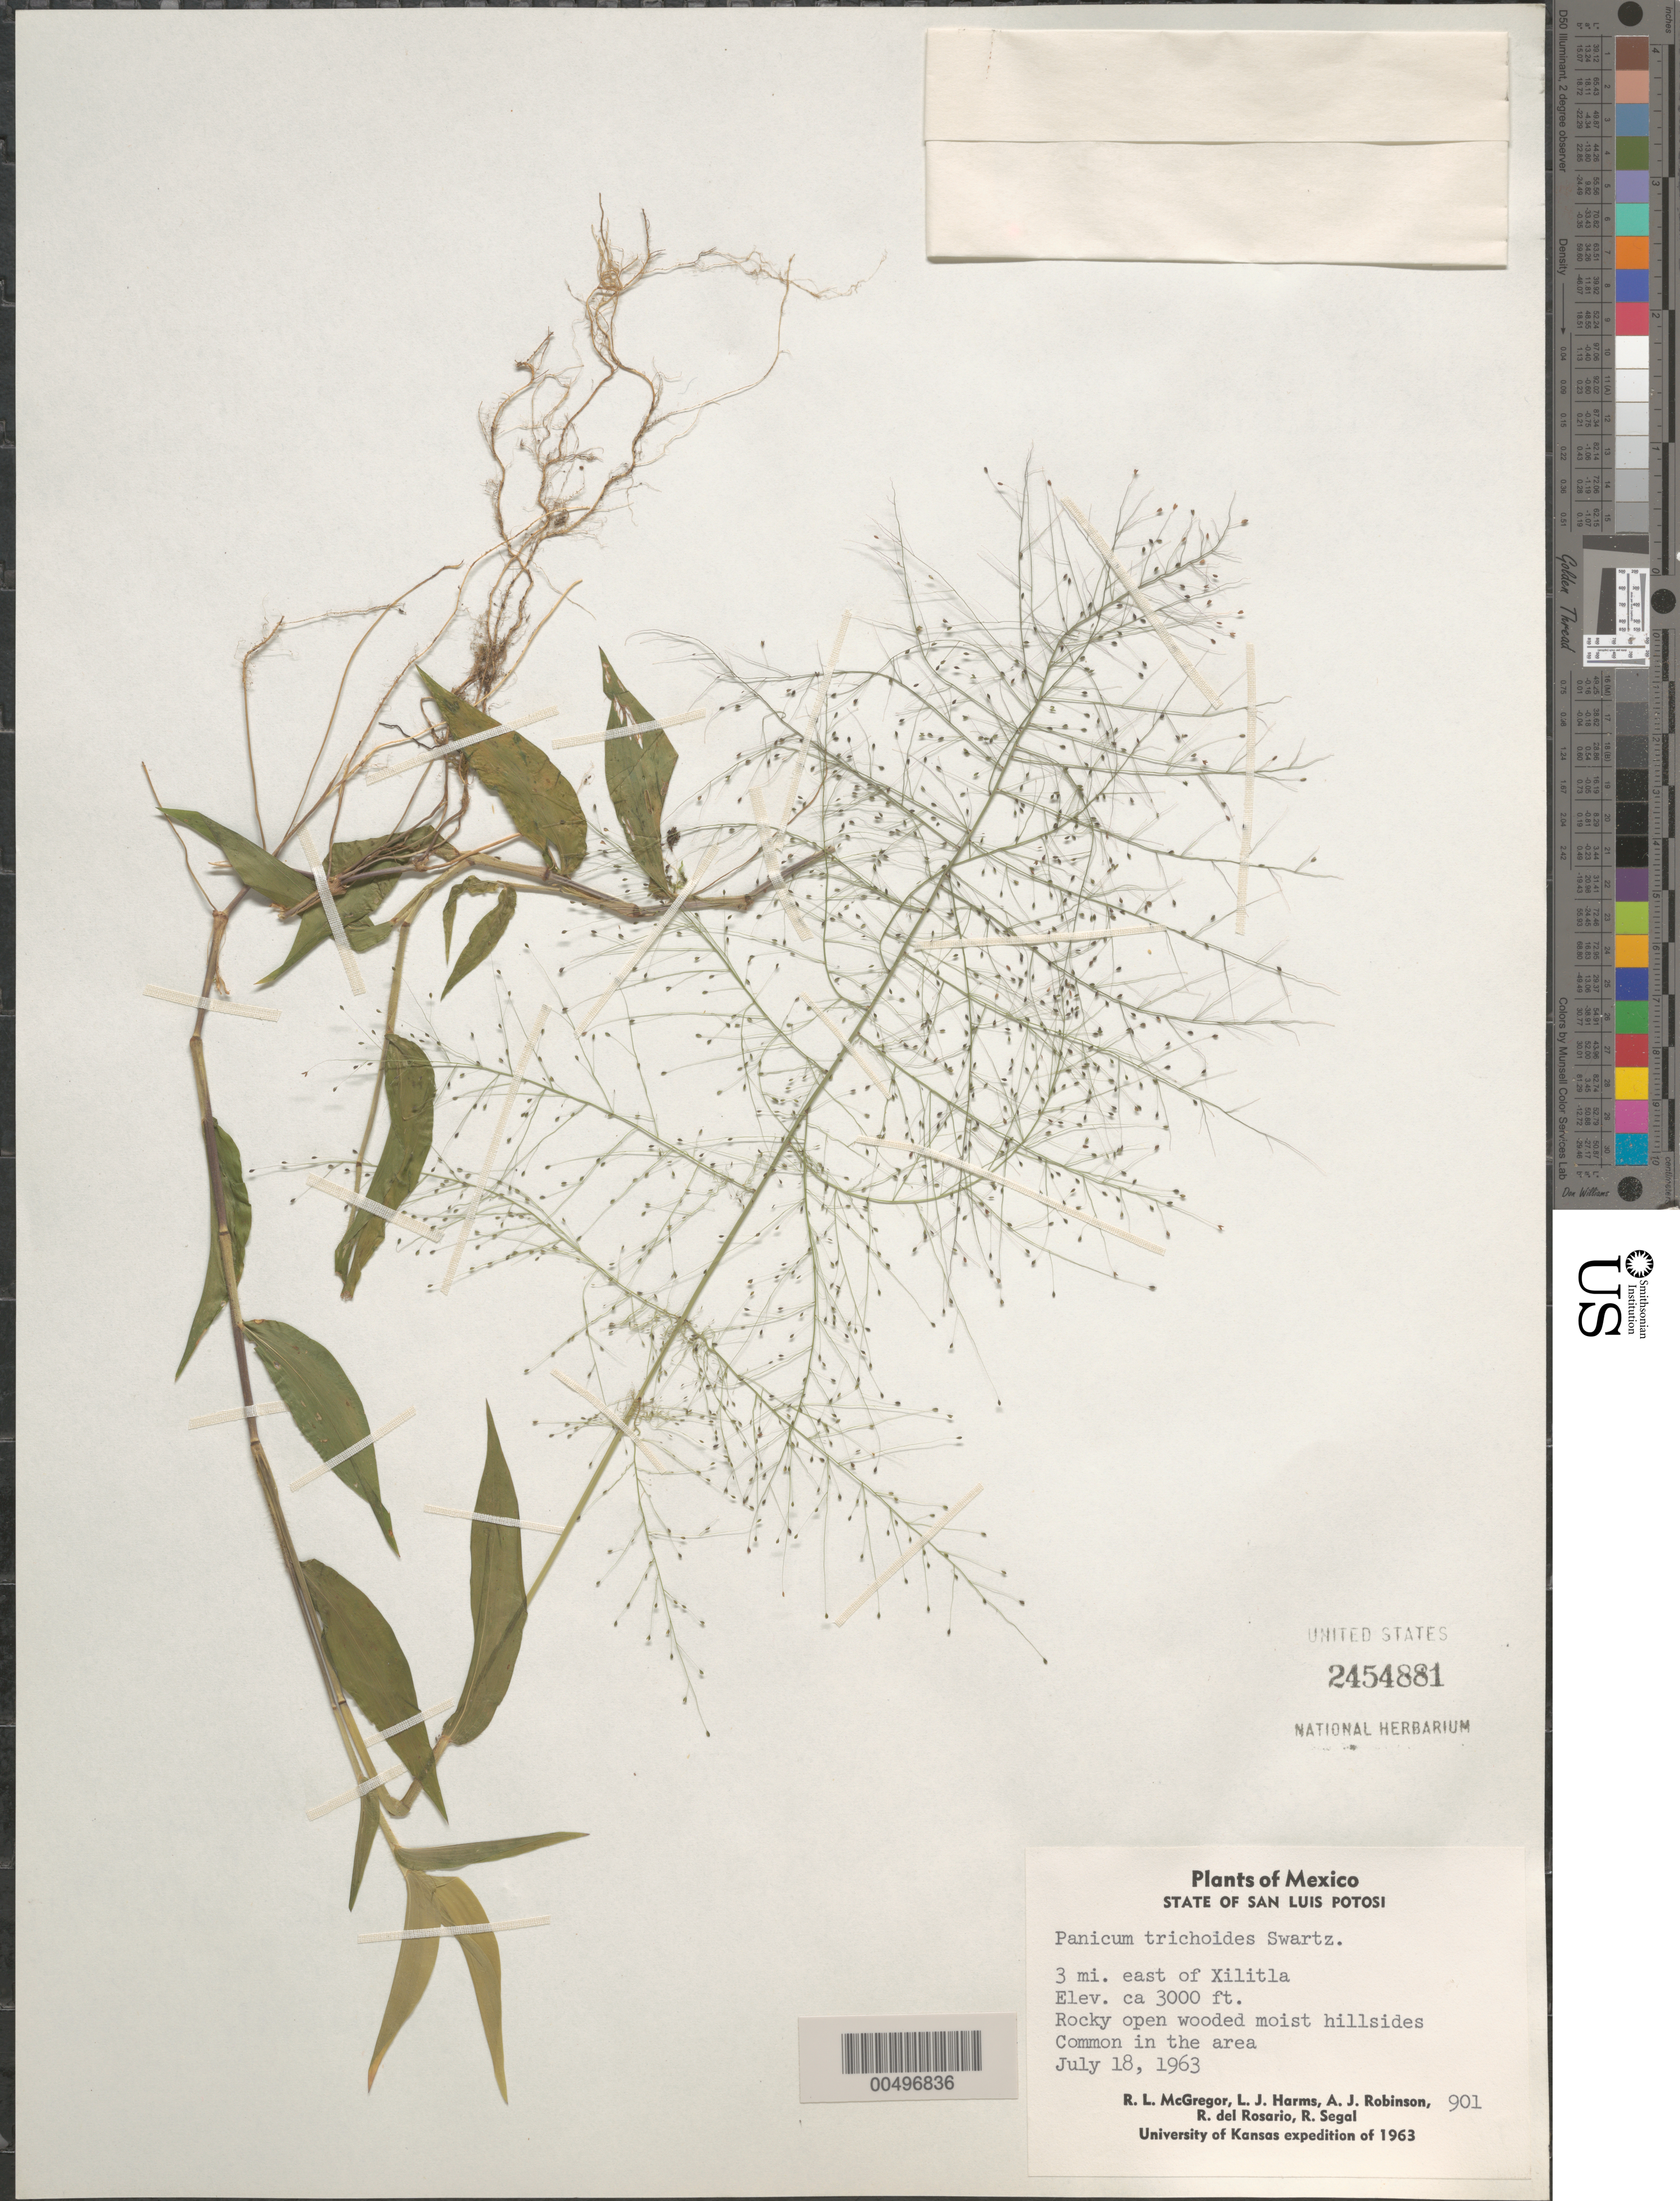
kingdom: Plantae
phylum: Tracheophyta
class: Liliopsida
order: Poales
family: Poaceae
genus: Panicum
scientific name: Panicum trichoides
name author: Sw.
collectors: R. McGregor, L. Harms, A. J. Robinson & R. Segal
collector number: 901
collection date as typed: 18 Jul 1963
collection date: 1963-07-18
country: Mexico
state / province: San Luis Potosi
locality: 3 mi E of Xilitla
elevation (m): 914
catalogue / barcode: US 2454881